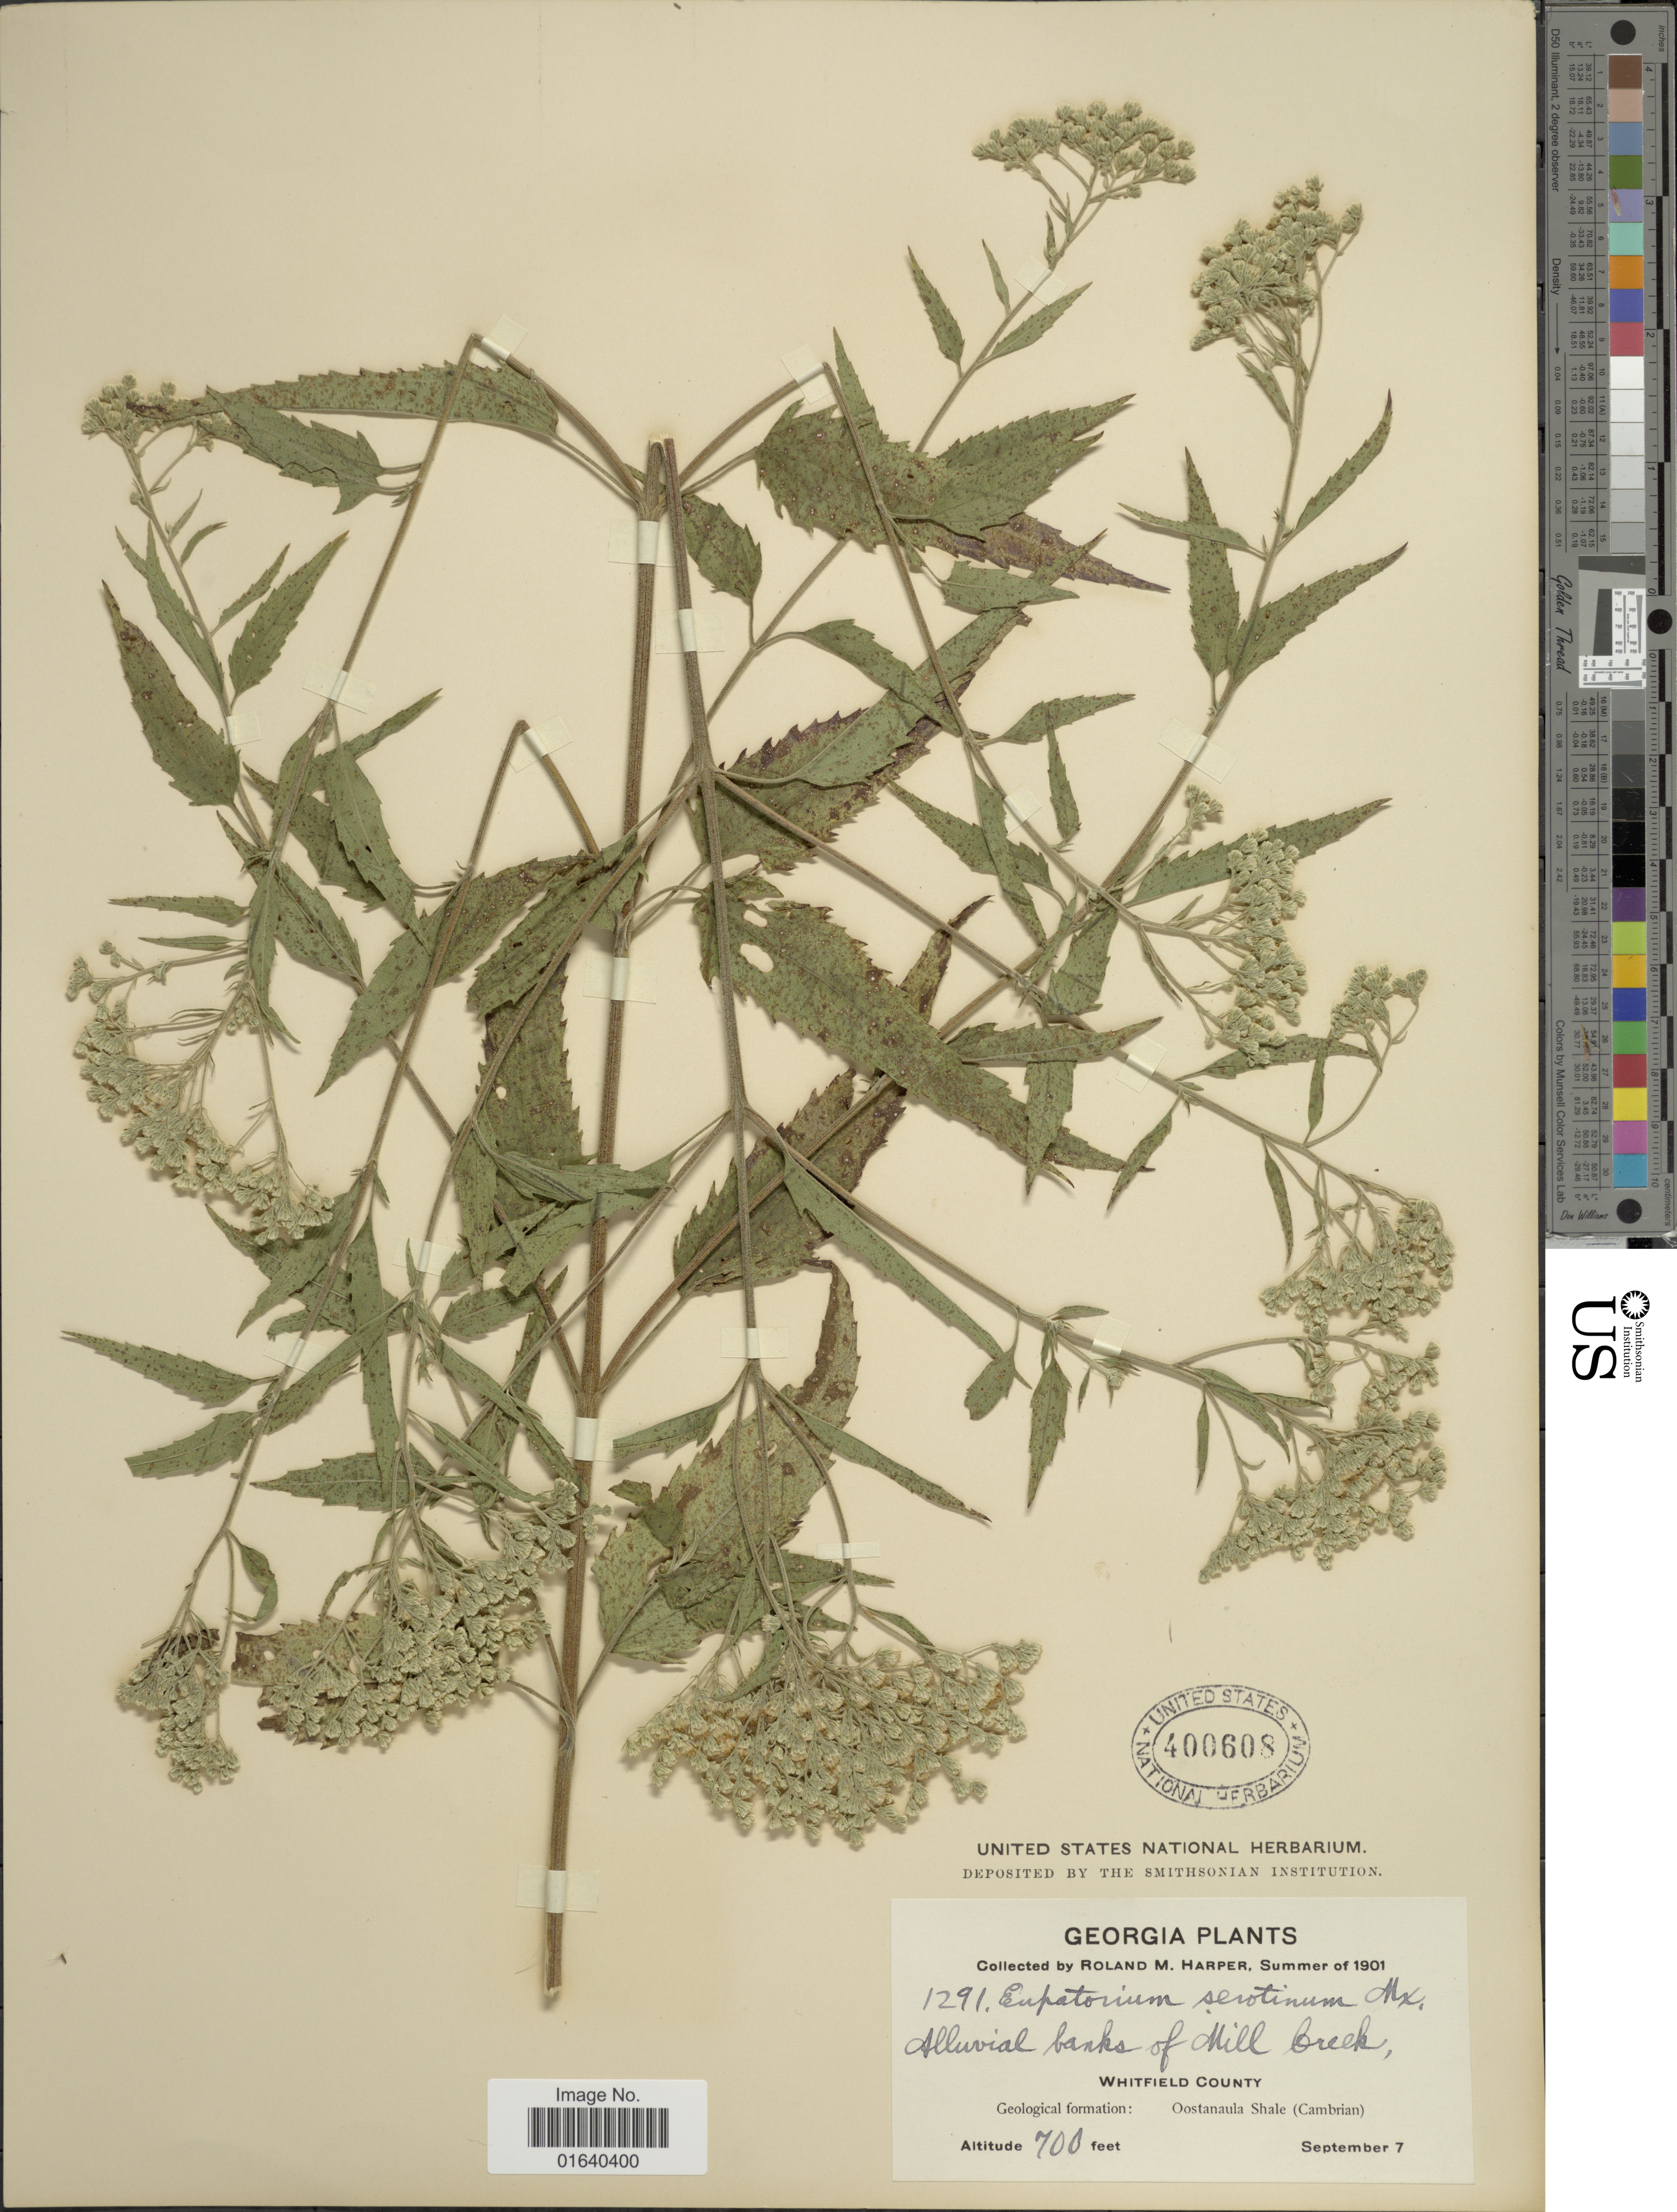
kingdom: Plantae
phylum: Tracheophyta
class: Magnoliopsida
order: Asterales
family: Asteraceae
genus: Eupatorium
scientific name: Eupatorium serotinum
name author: Michx.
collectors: R. M. Harper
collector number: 1291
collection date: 1901-09-07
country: United States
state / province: Georgia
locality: Alluvial banks of Mill Creek, Whitfield County, Geological formation: Oostanaula Shale (Cambrian)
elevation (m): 213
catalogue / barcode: US 400608